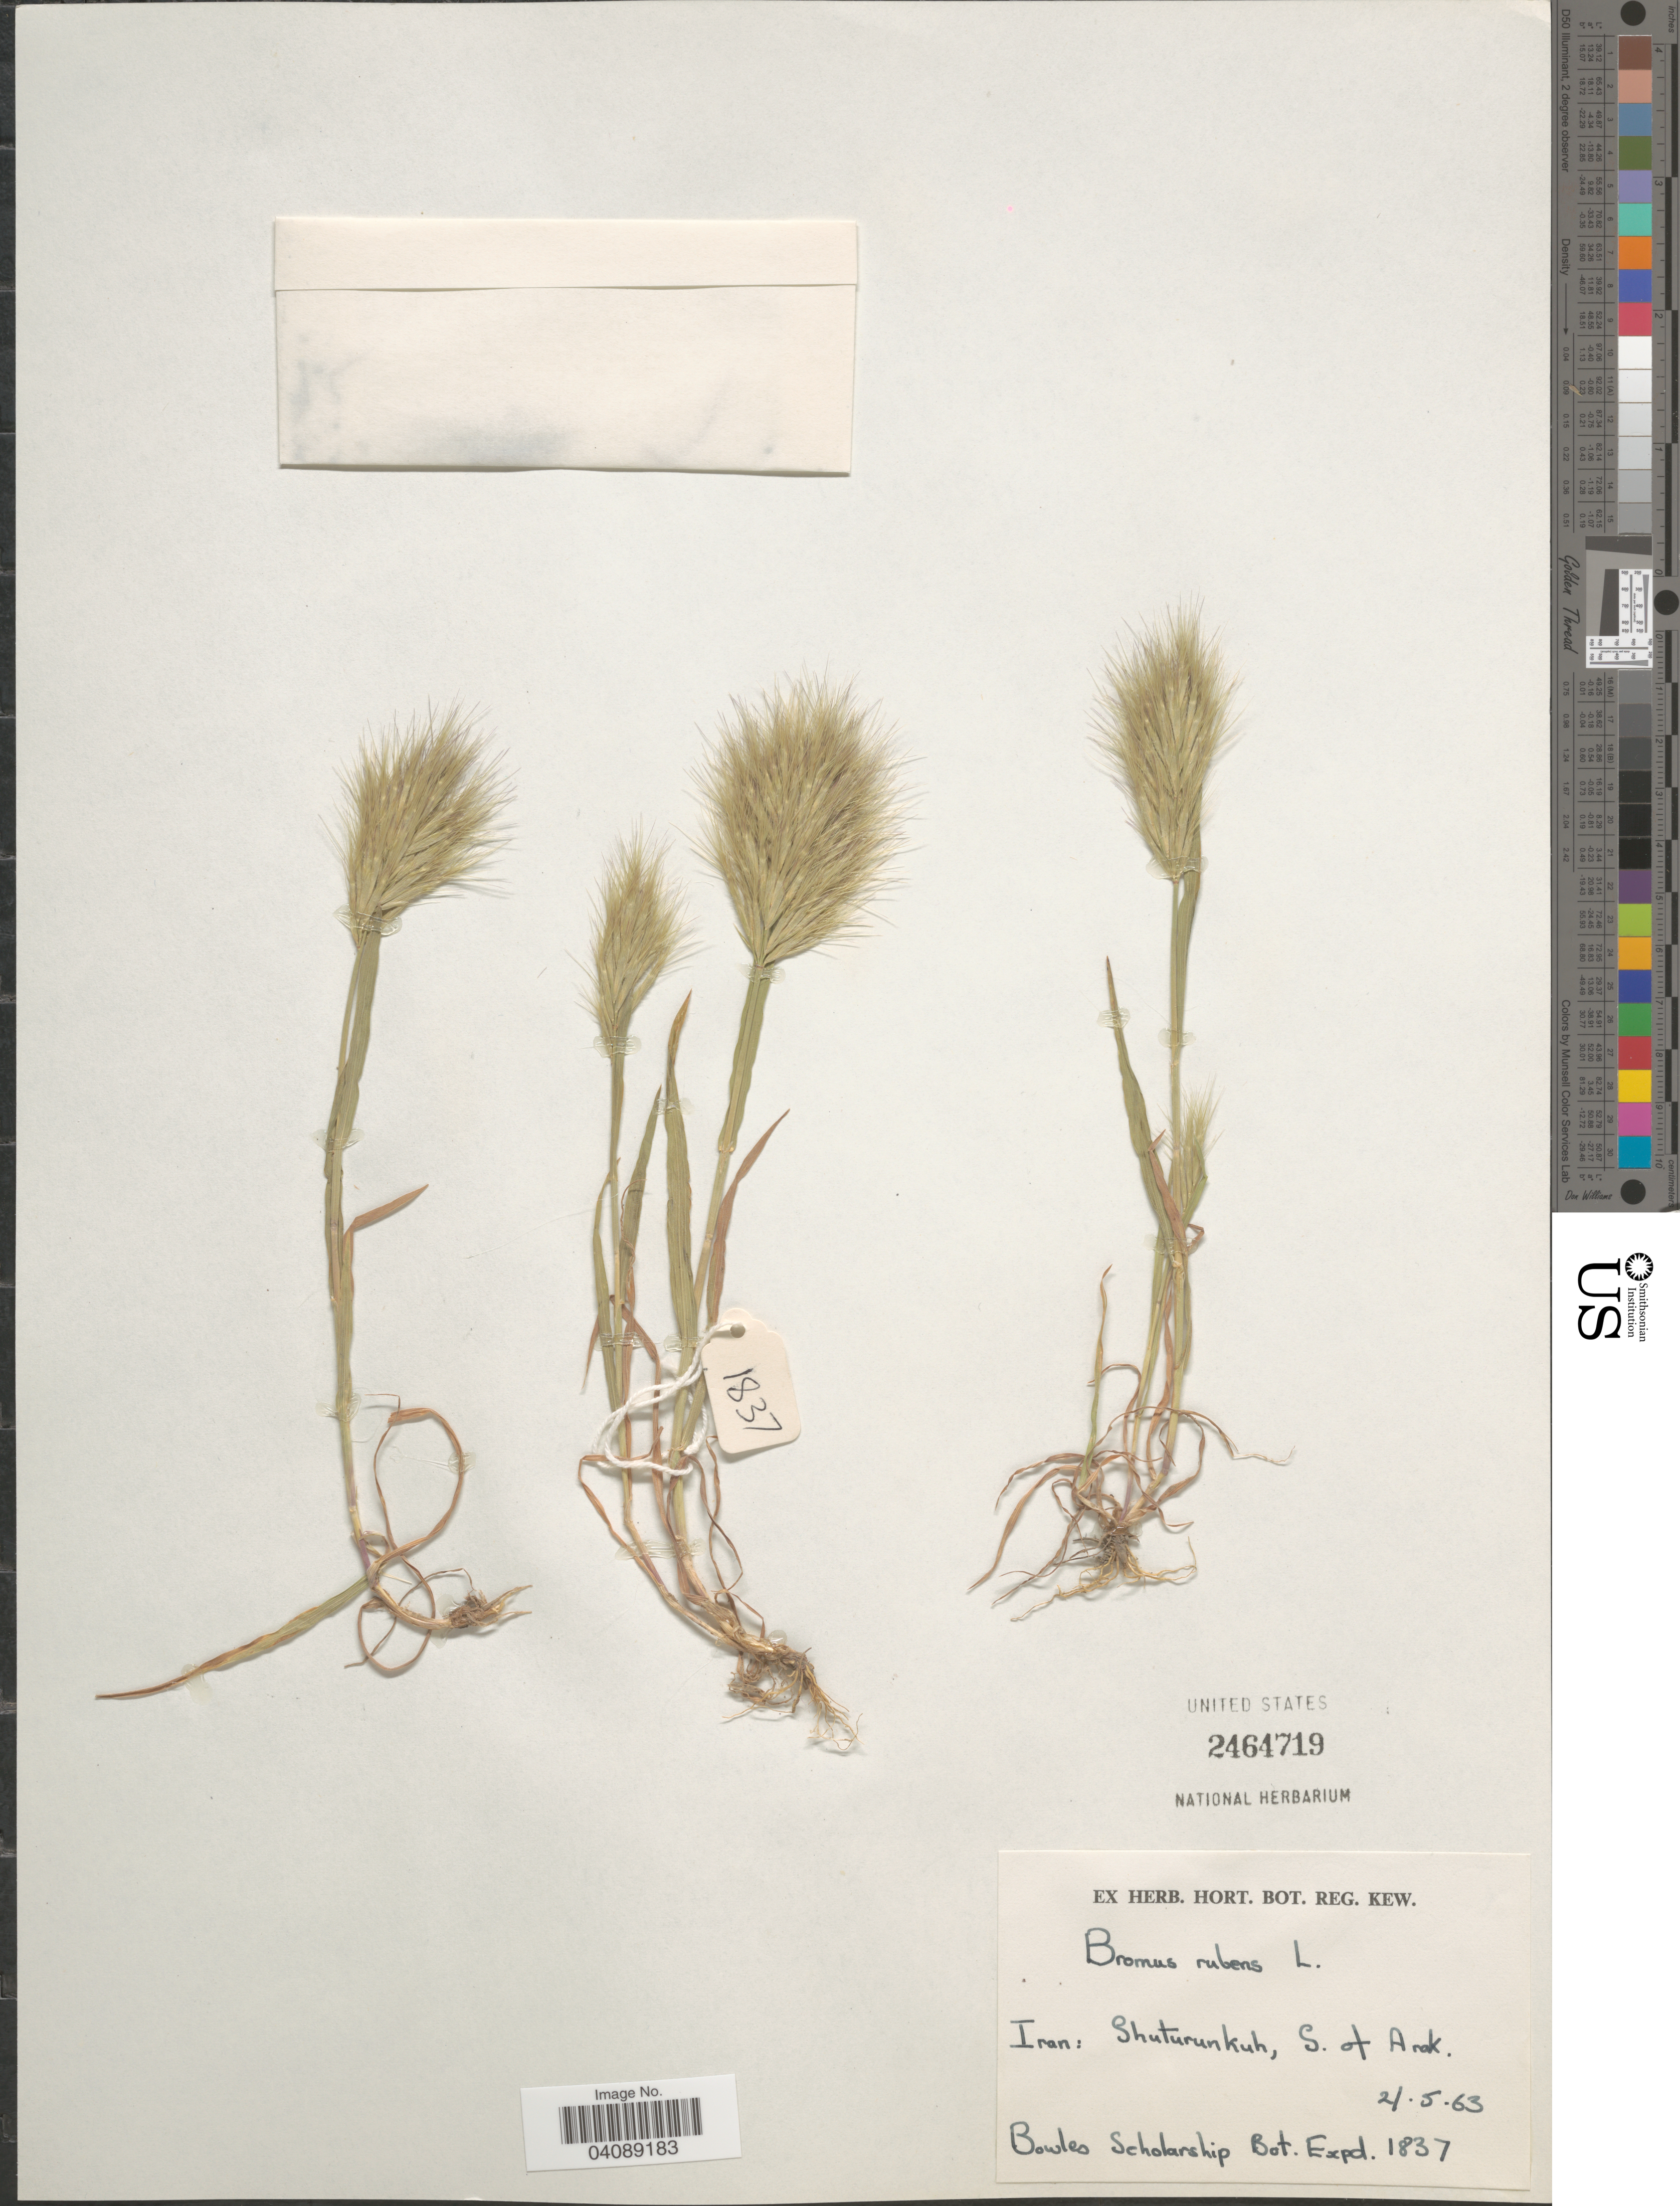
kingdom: Plantae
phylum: Tracheophyta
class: Liliopsida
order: Poales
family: Poaceae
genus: Bromus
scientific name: Bromus rubens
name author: L.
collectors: Bowles Scholarship Bot. Exped.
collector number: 1837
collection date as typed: Transcribed d/m/y: 21/5/63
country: Iran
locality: Shuturunkuh, S. of Arok.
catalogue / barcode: US 2464719